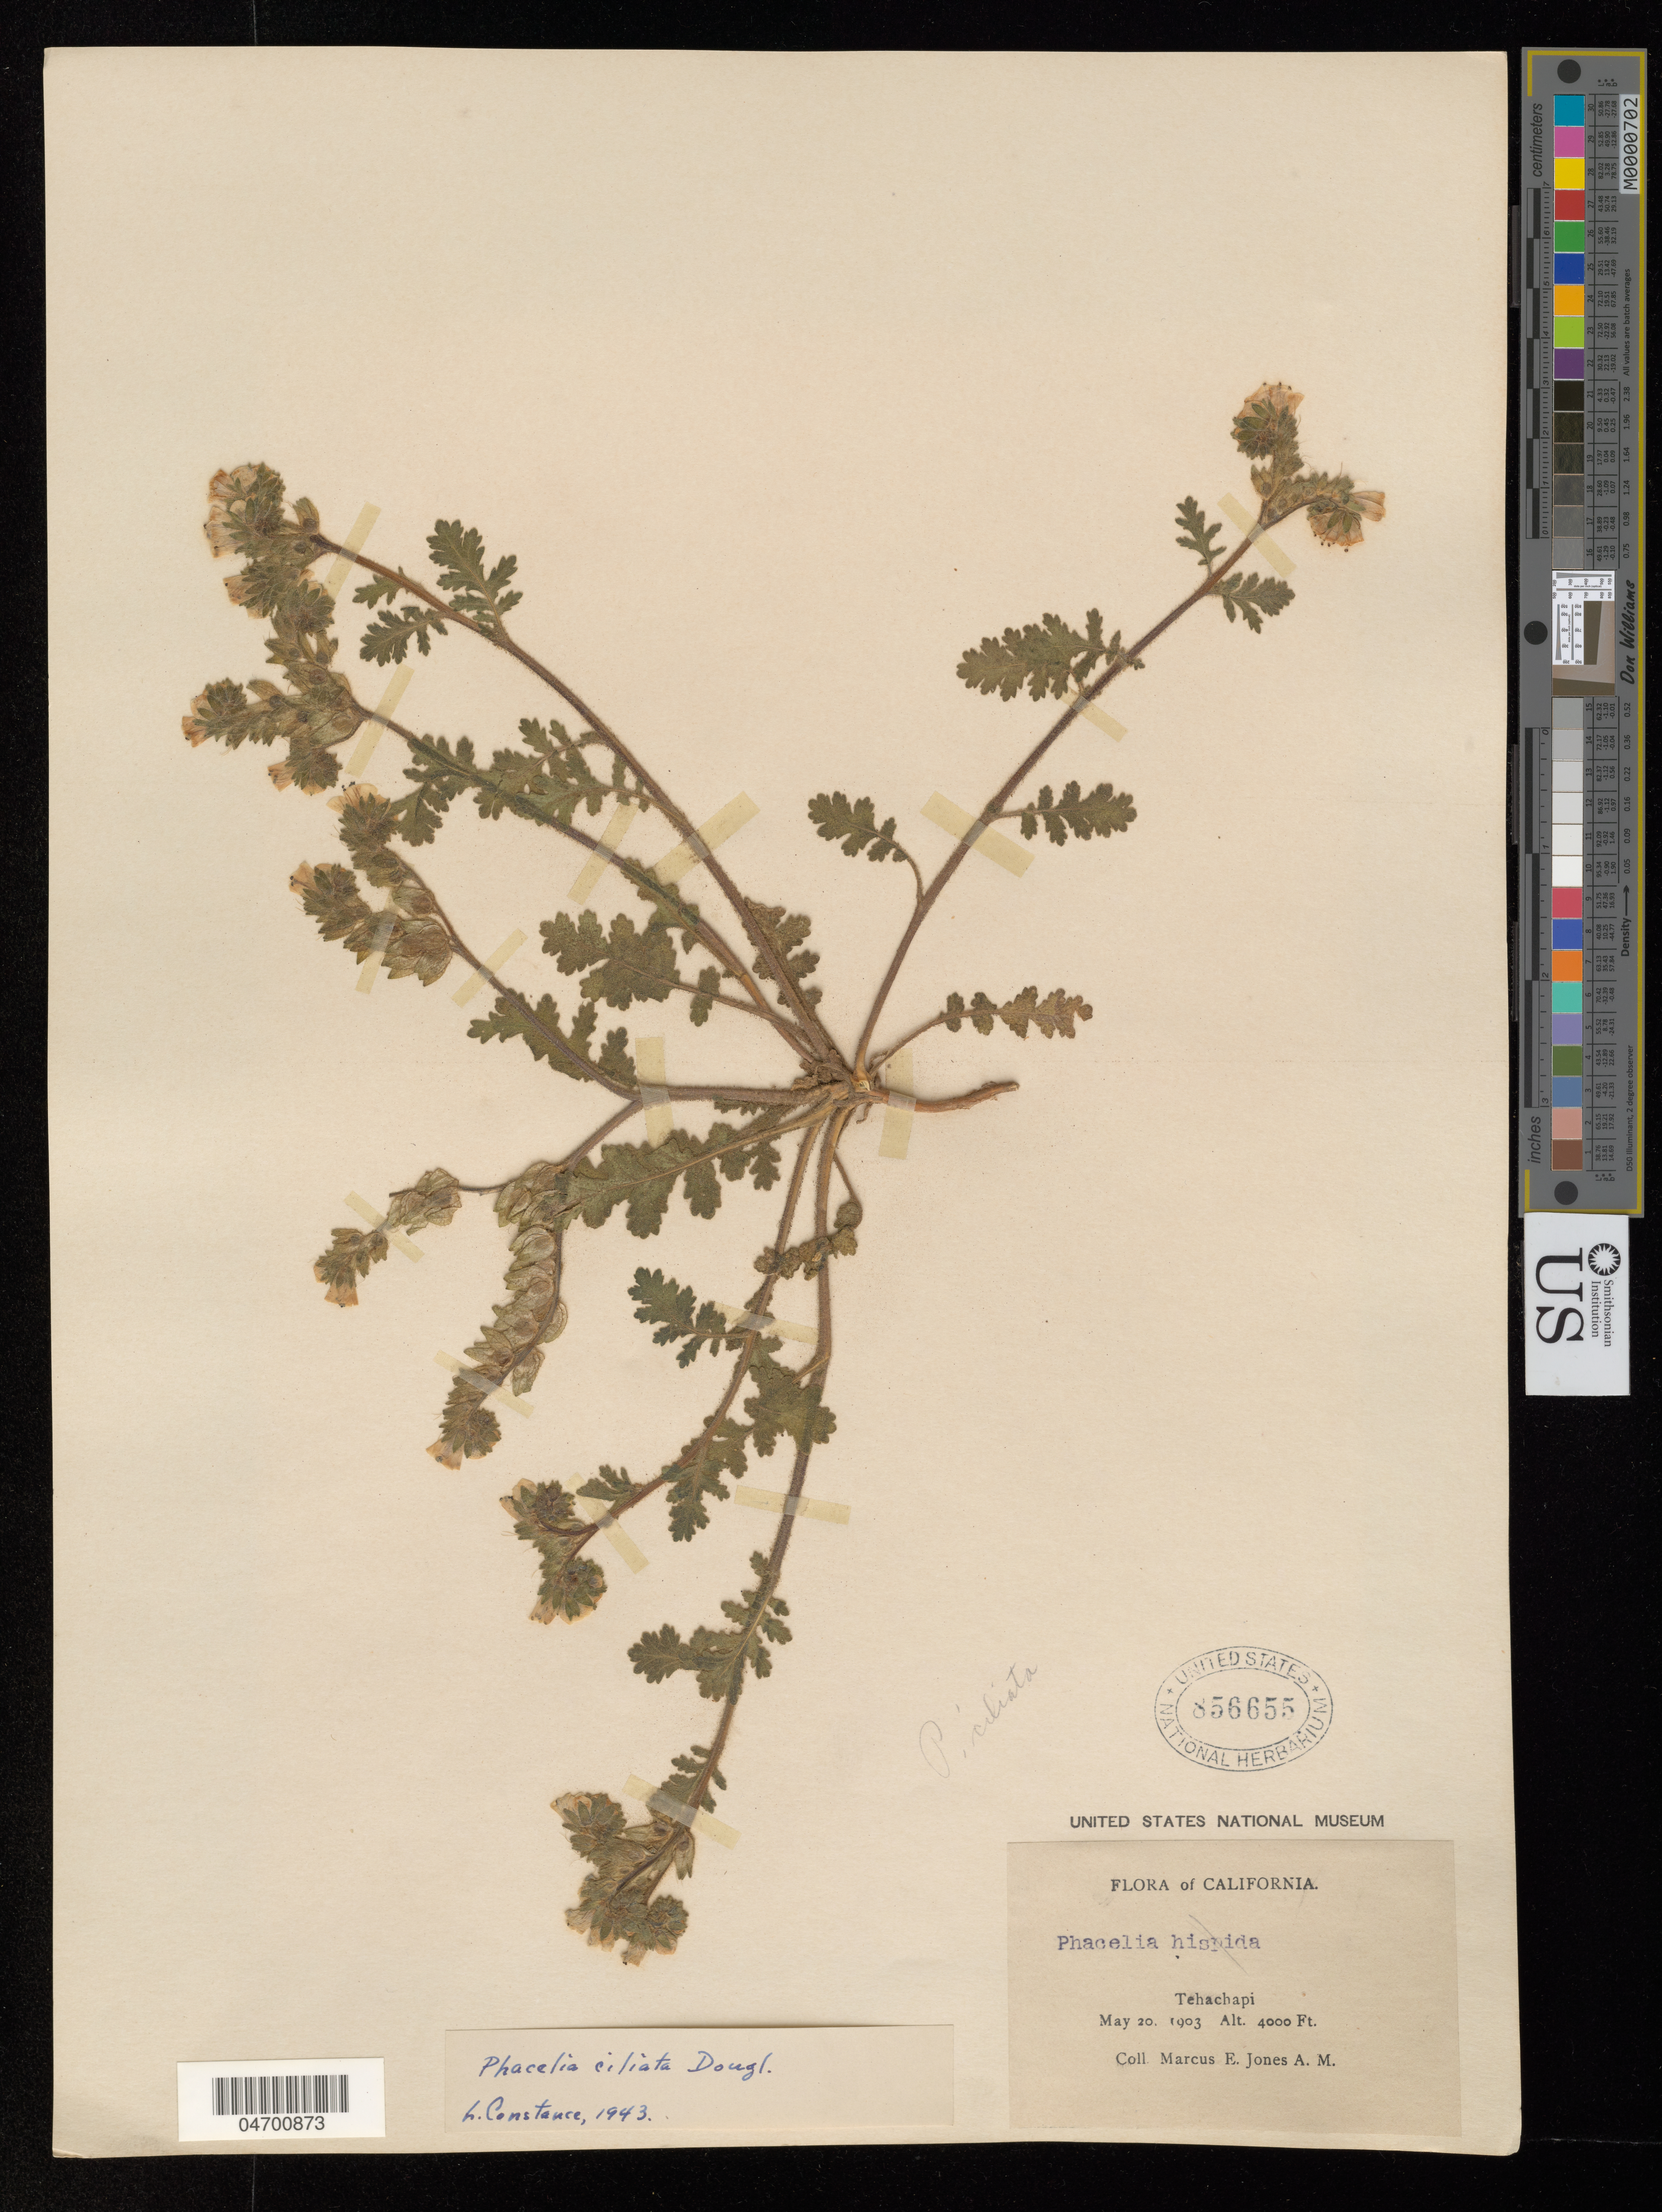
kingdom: Plantae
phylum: Tracheophyta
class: Magnoliopsida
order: Boraginales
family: Hydrophyllaceae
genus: Phacelia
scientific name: Phacelia ciliata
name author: Benth.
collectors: M. E. Jones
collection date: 1903-05-20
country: United States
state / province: California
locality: Tehachapi.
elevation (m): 1219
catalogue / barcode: US 856655